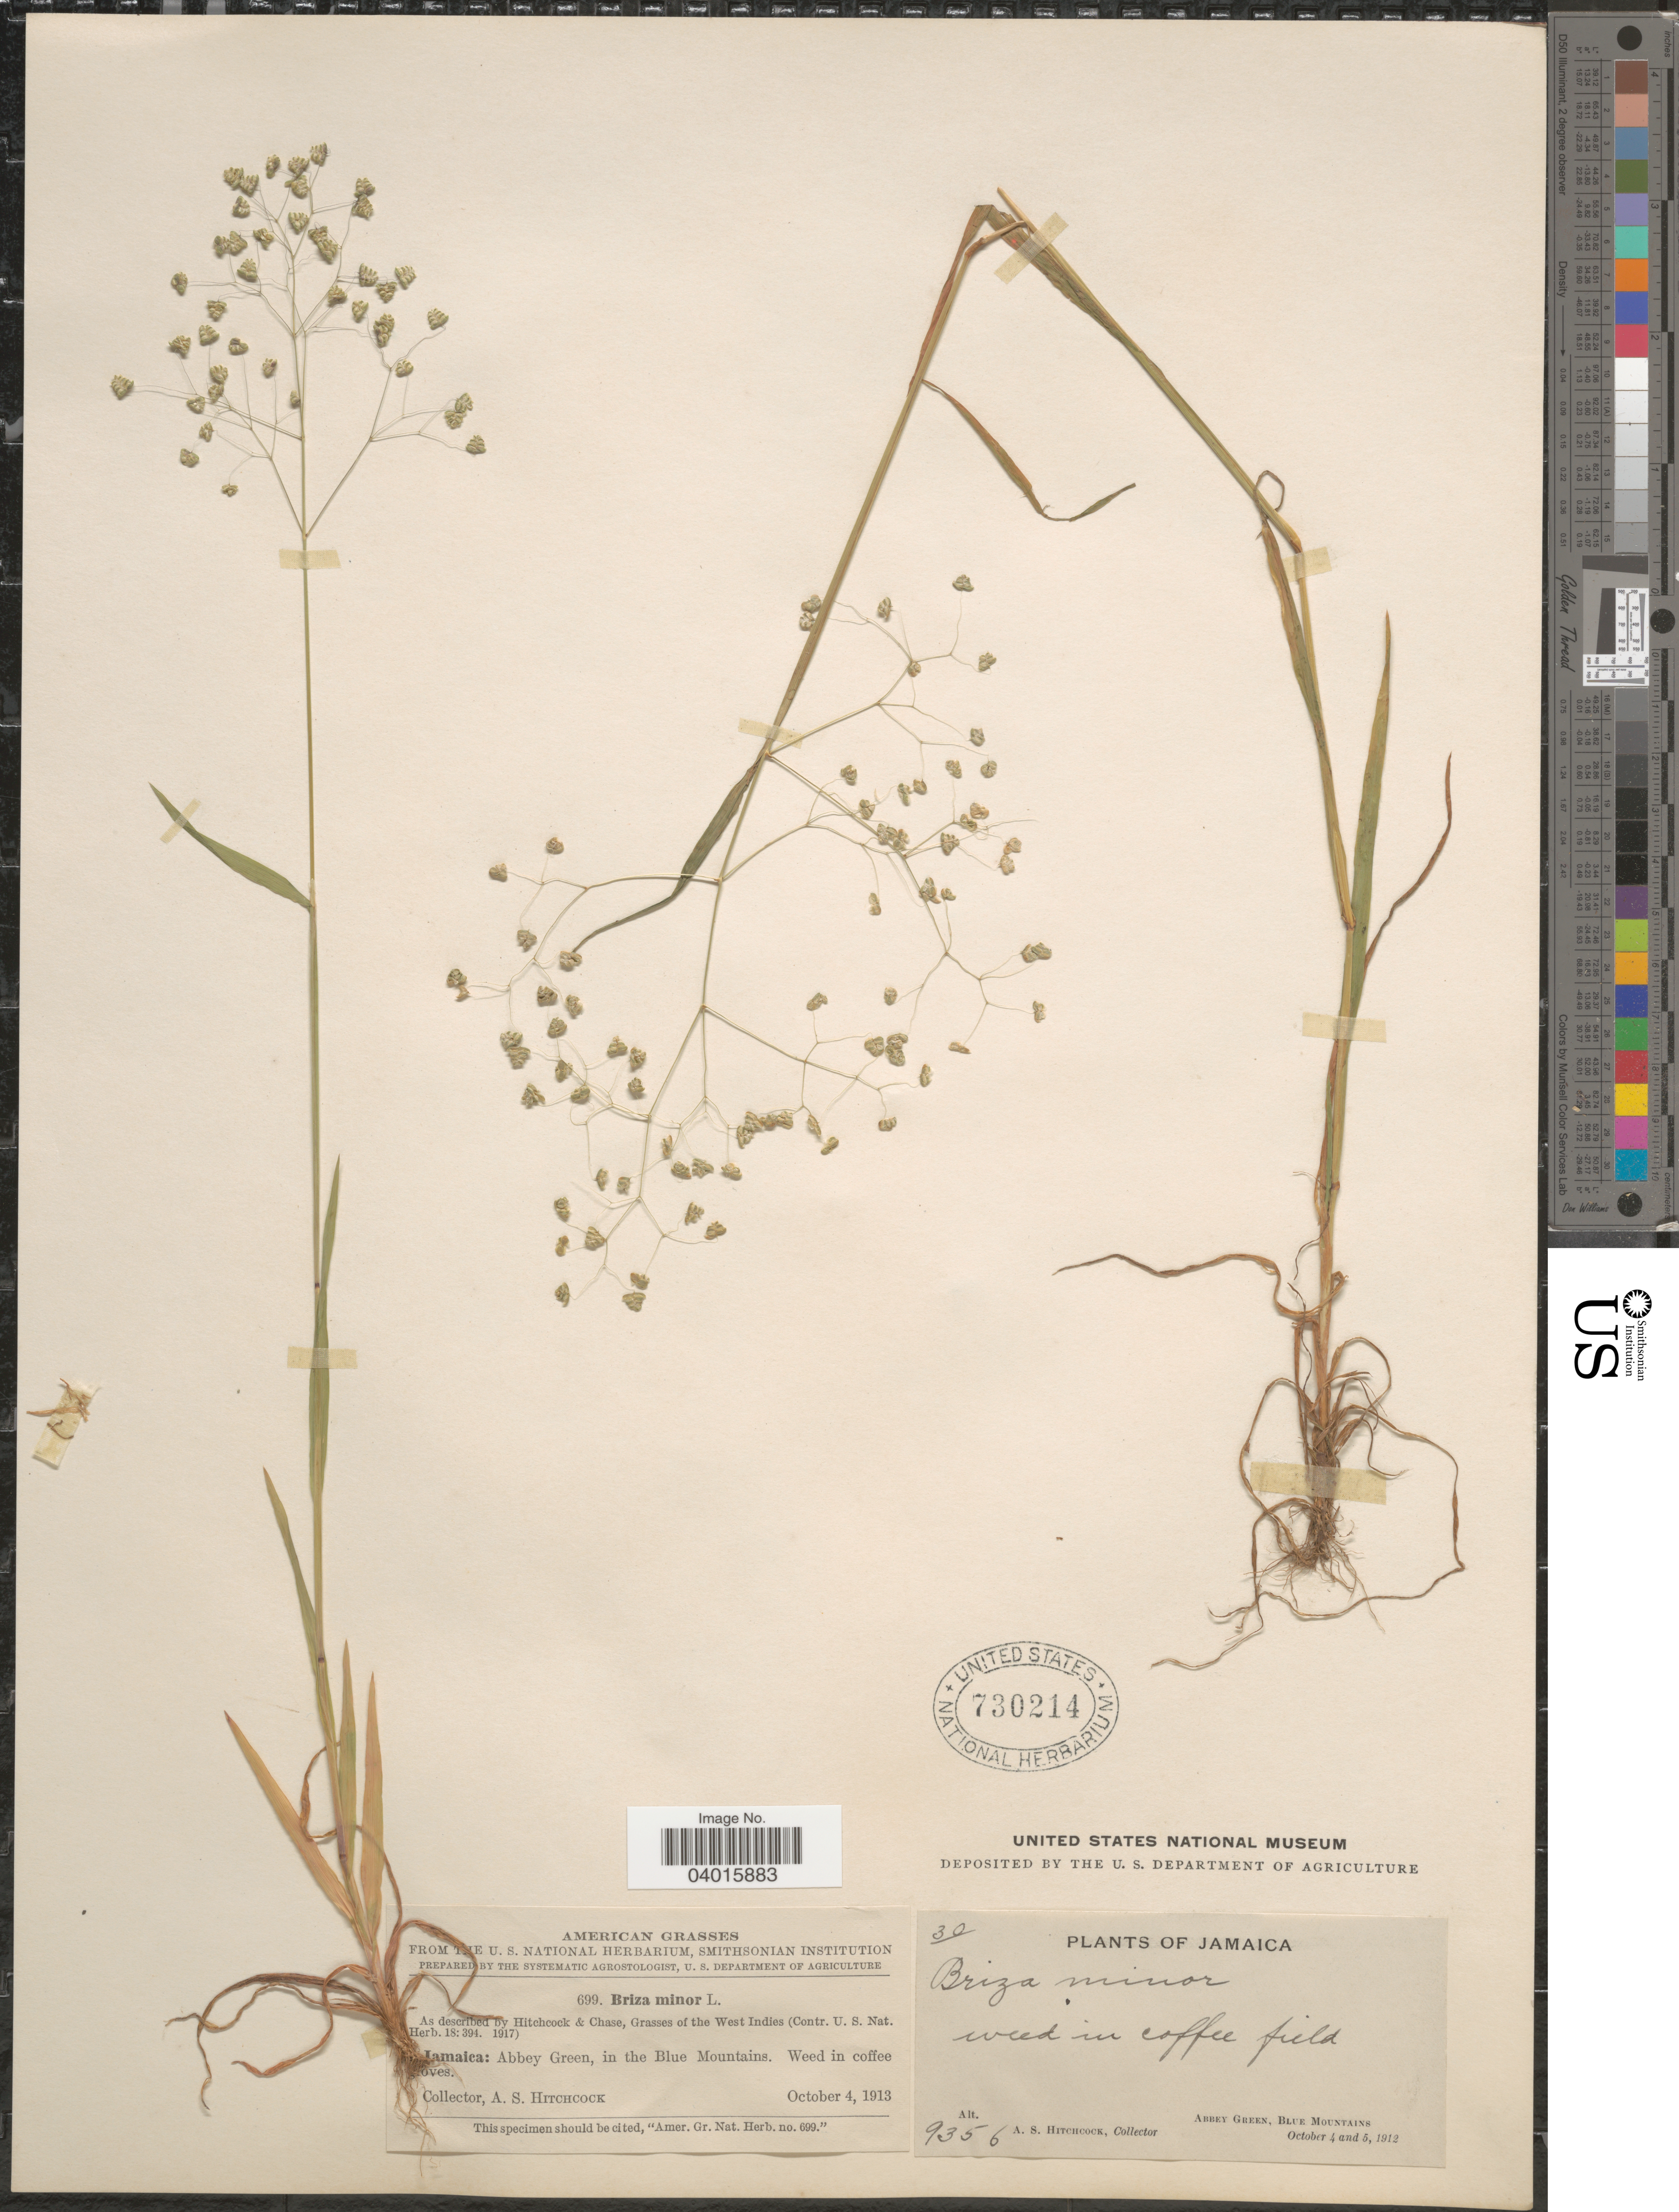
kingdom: Plantae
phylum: Tracheophyta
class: Liliopsida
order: Poales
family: Poaceae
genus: Briza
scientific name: Briza minor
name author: L.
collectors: A. S. Hitchcock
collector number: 9356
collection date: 1913-10-04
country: Jamaica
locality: Abbey Green, in the Blue Mountains.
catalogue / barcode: US 730214